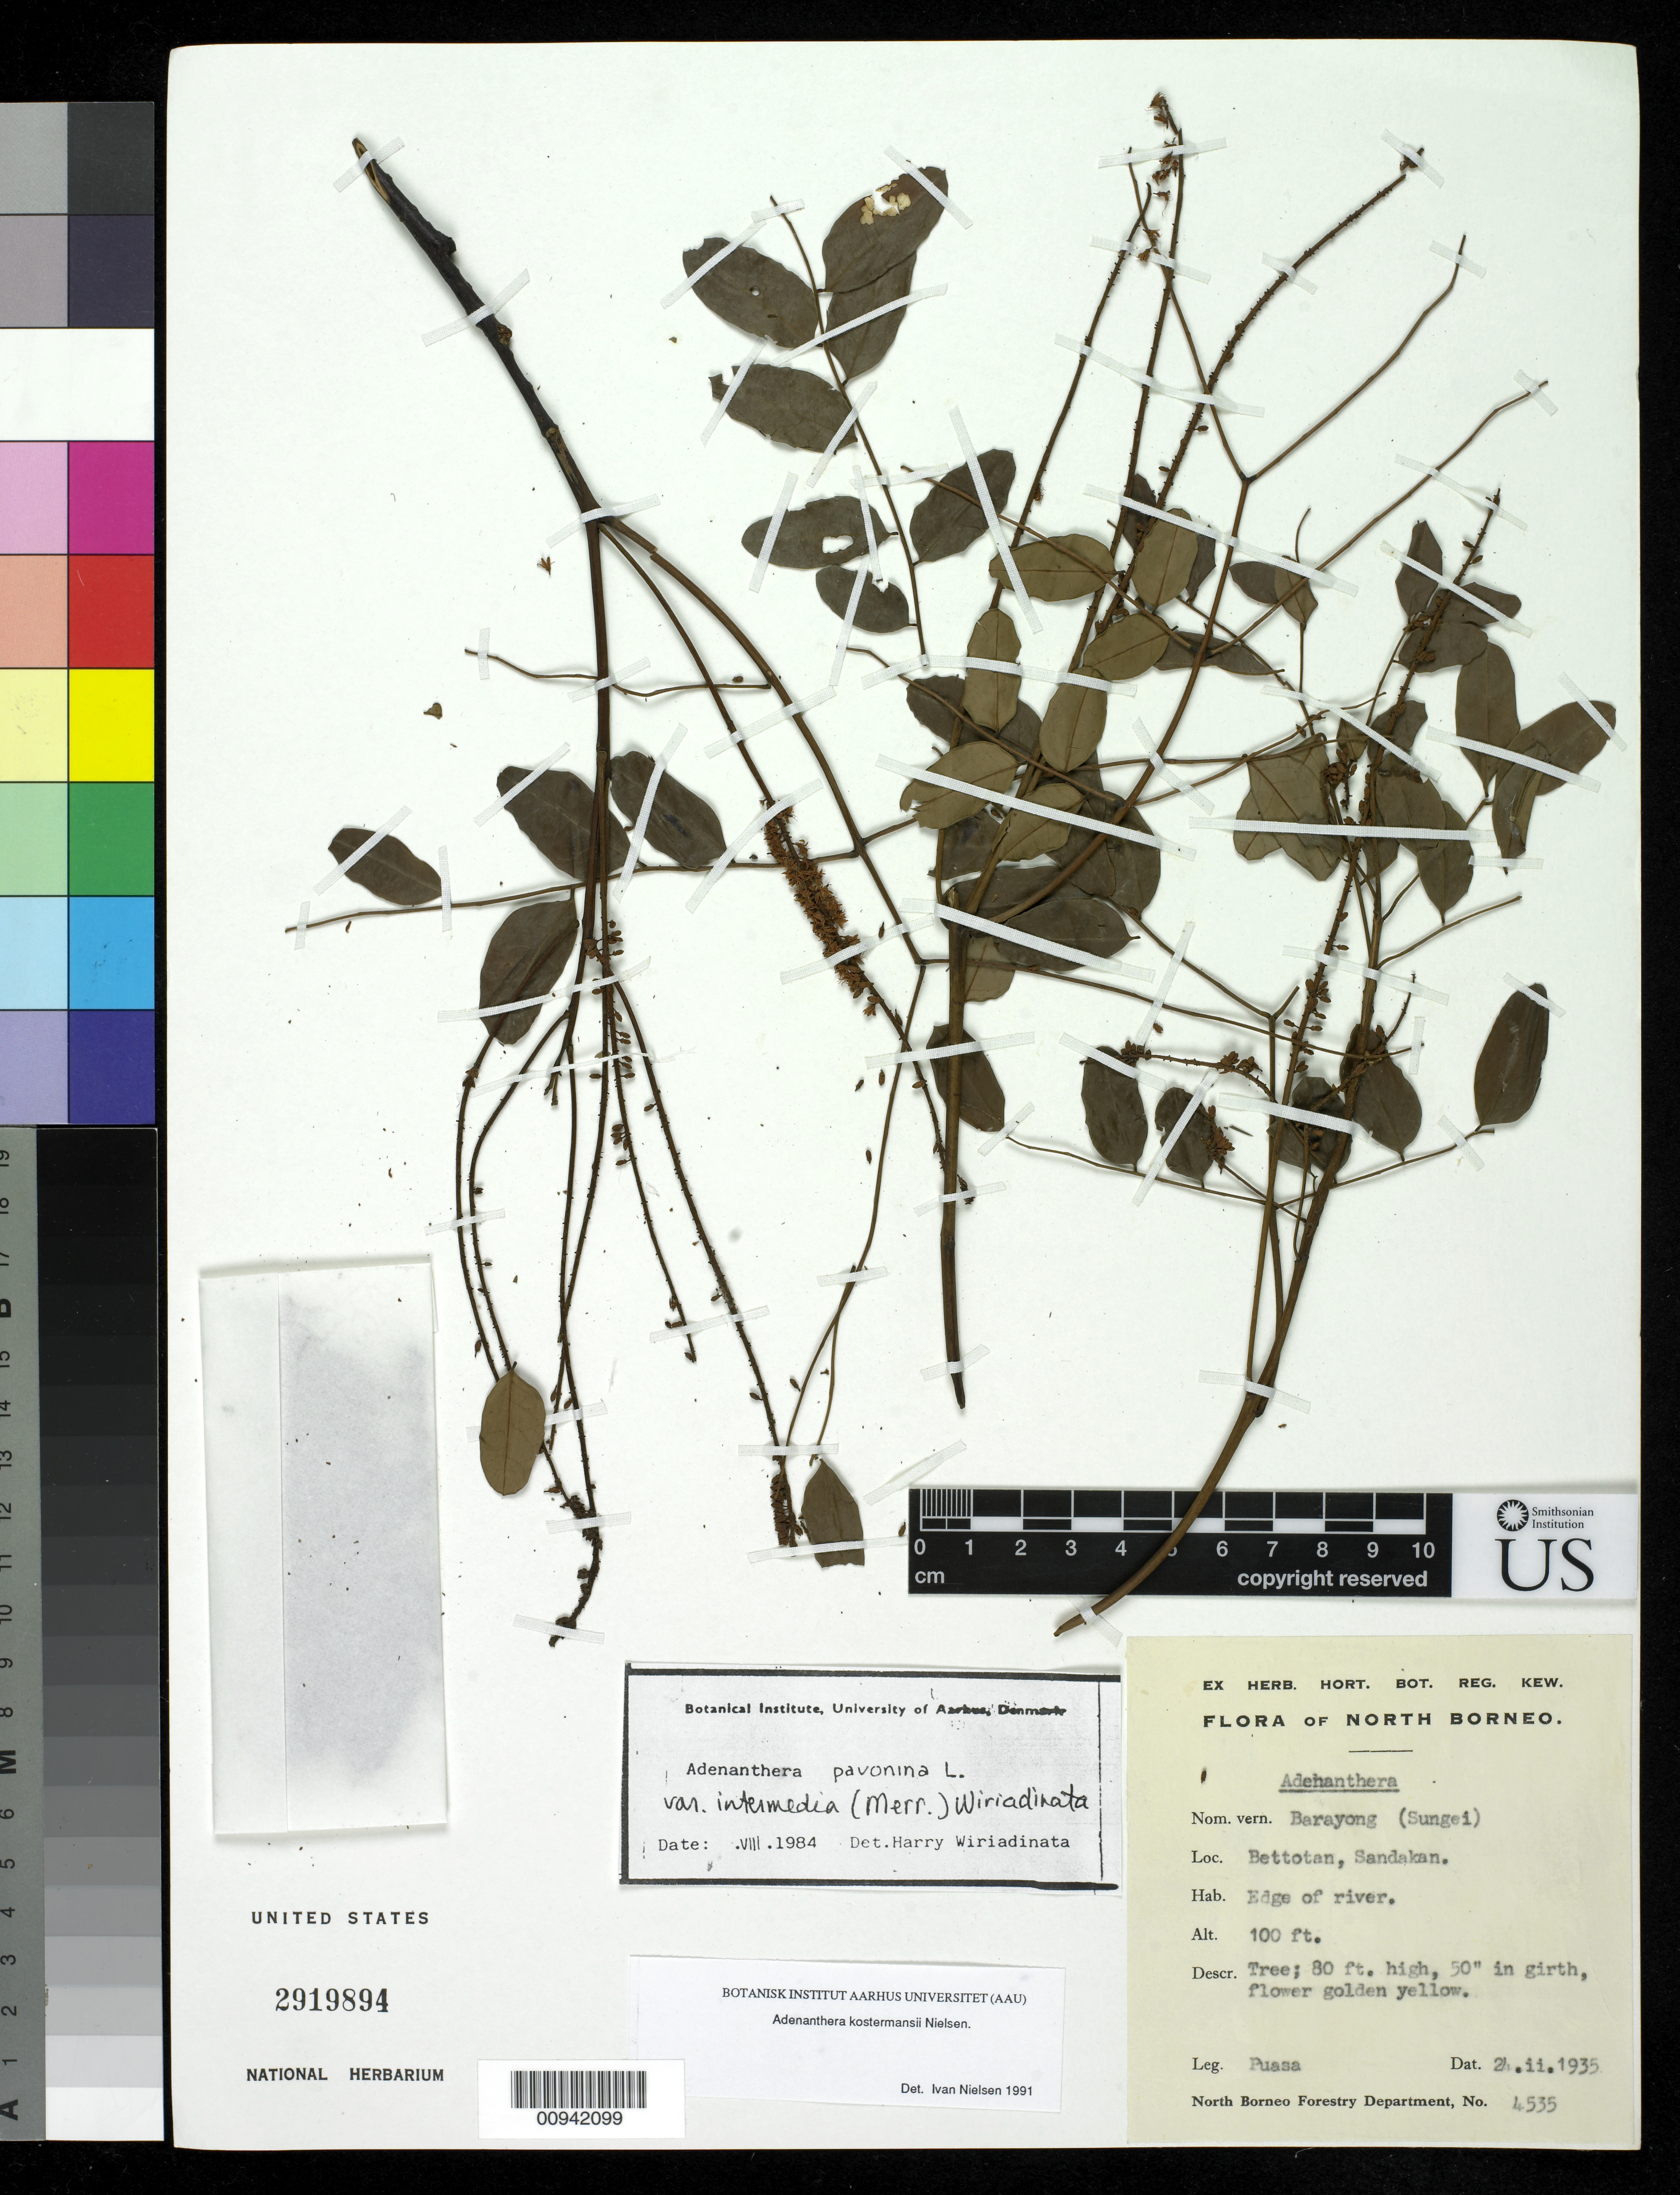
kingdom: Plantae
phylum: Tracheophyta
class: Magnoliopsida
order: Fabales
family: Fabaceae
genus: Adenanthera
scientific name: Adenanthera kostermansii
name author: I.C. Nielsen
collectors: M. Puasa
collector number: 4535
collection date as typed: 24 Feb 1935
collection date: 1935-02-24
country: Malaysia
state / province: Sabah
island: Borneo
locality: Borneo, Bettotan, Sandakan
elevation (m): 30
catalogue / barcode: US 2919894